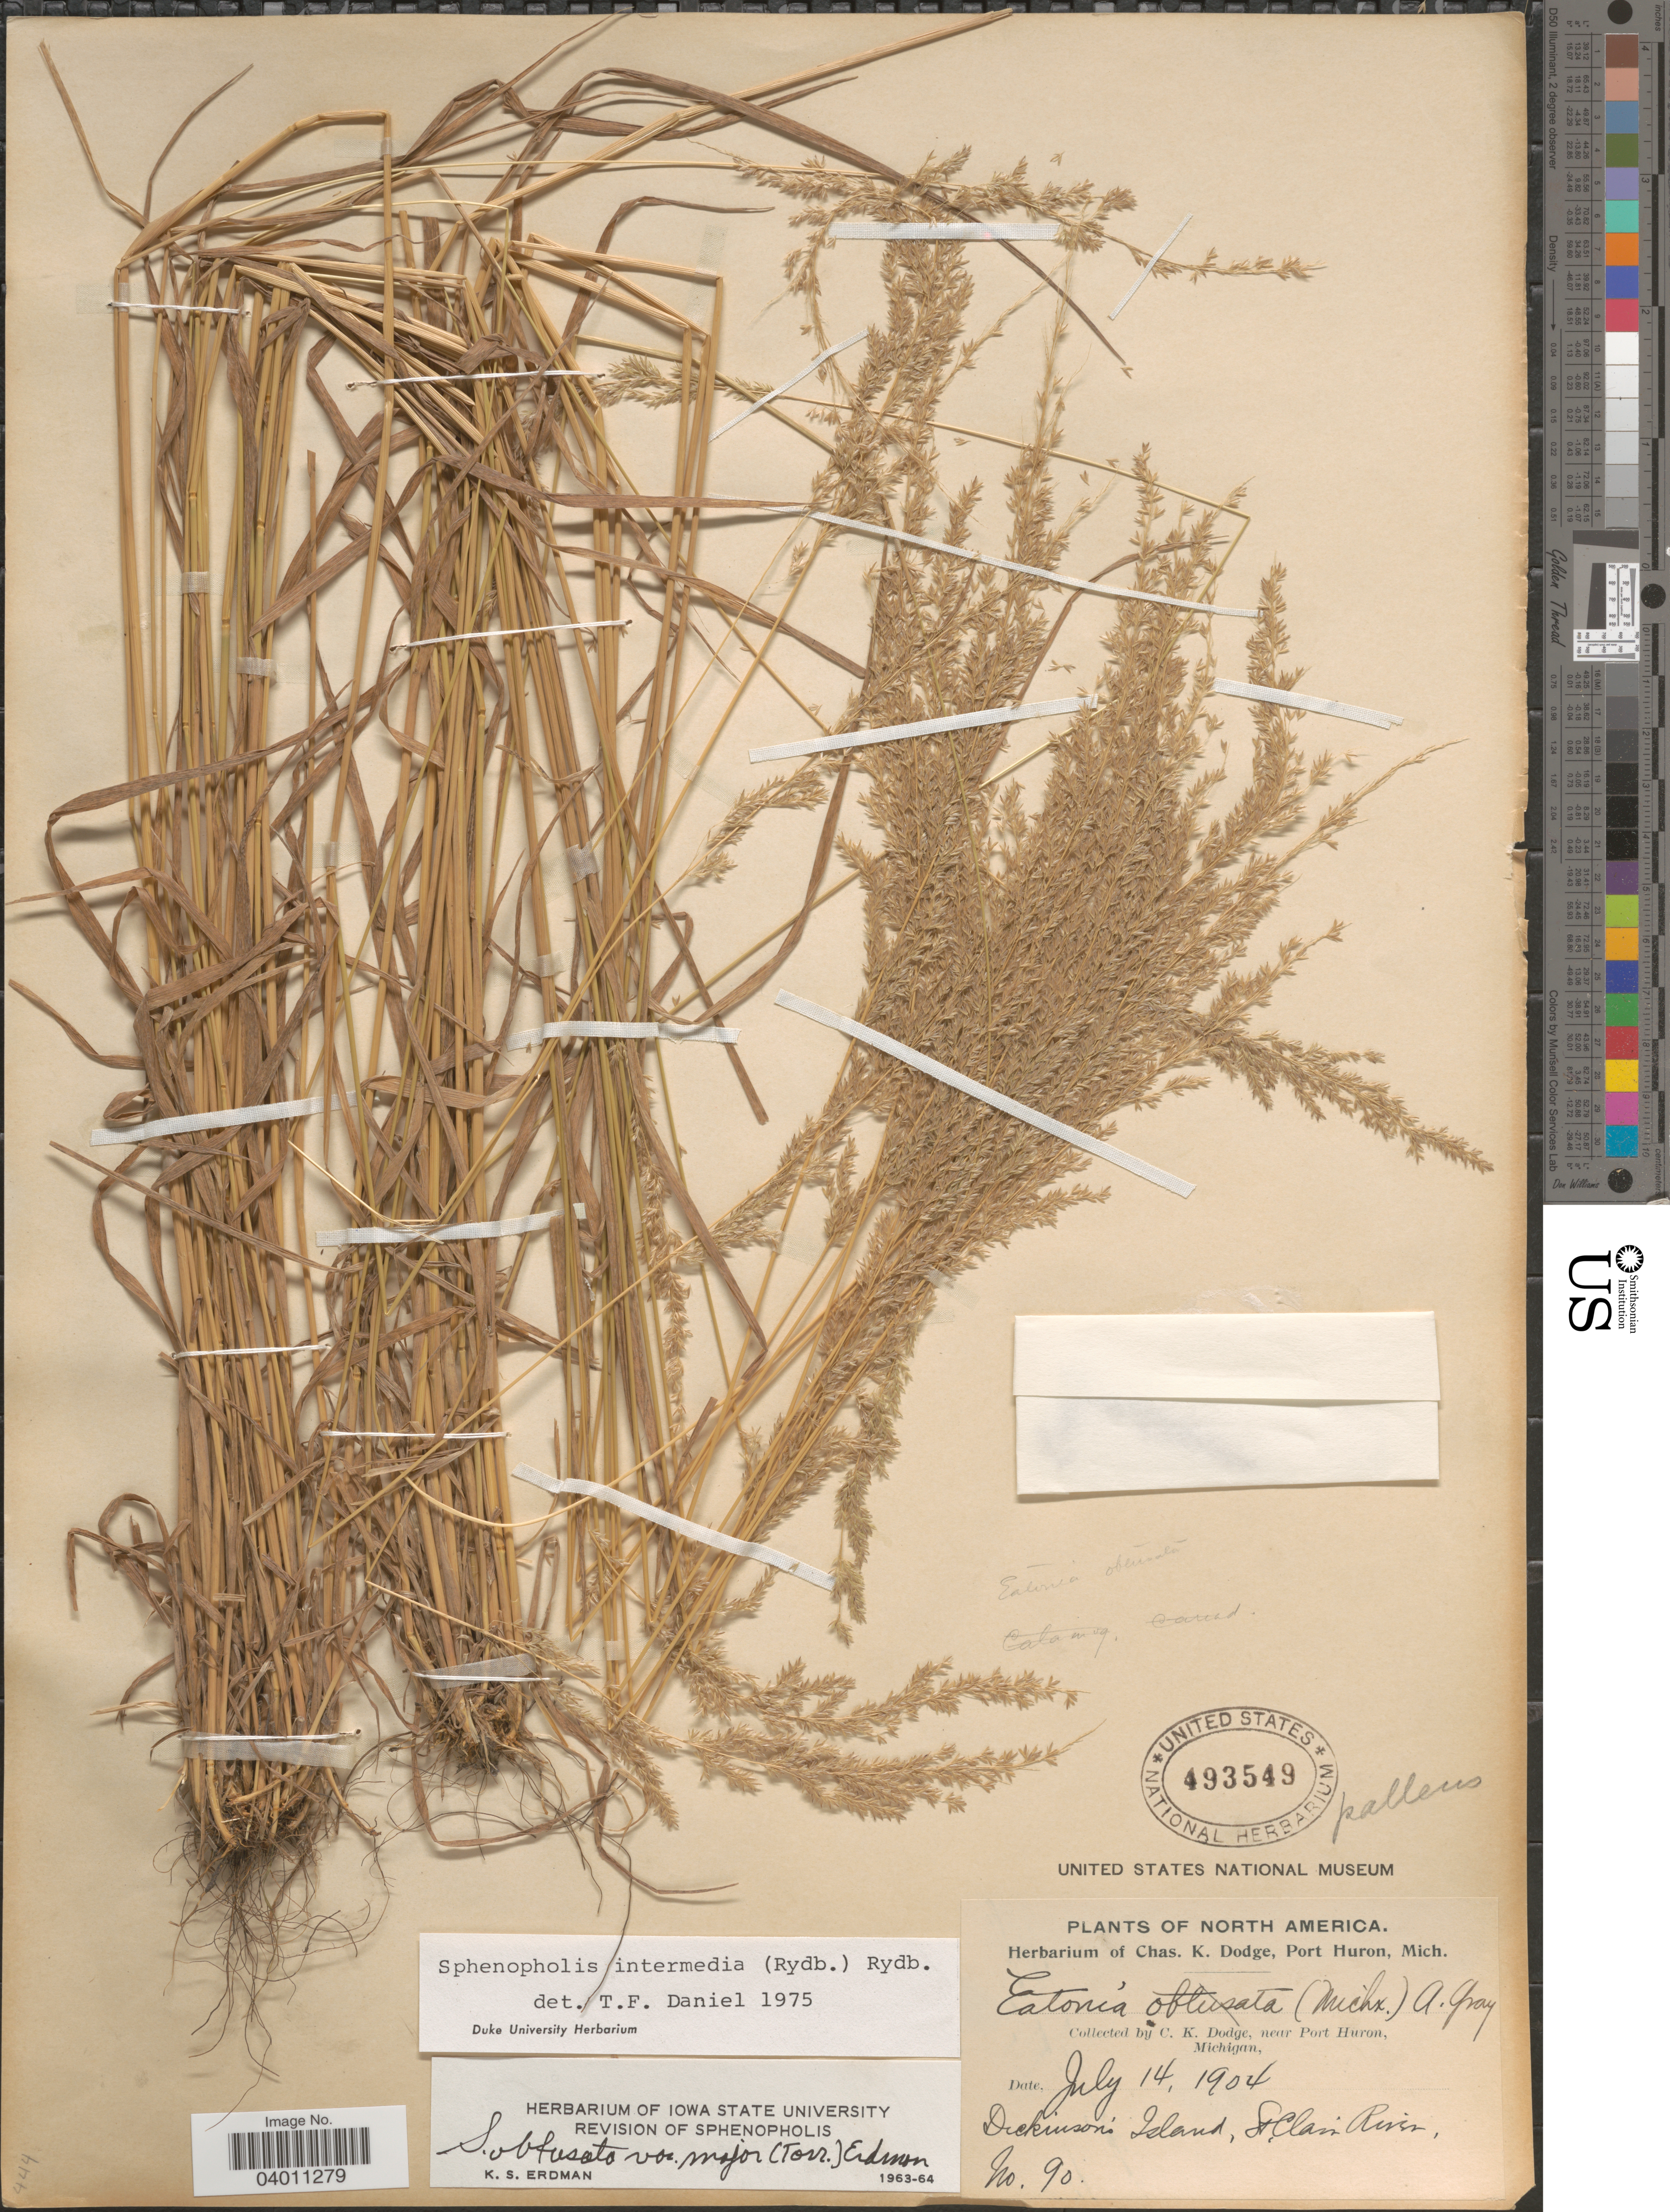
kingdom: Plantae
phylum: Tracheophyta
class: Liliopsida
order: Poales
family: Poaceae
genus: Sphenopholis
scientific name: Sphenopholis intermedia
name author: (Rydb.) Rydb.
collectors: C. Dodge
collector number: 90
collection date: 1904-07-14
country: United States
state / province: Michigan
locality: Near Port Huron. Dickinson Island, St. Clair River.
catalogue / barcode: US 493549